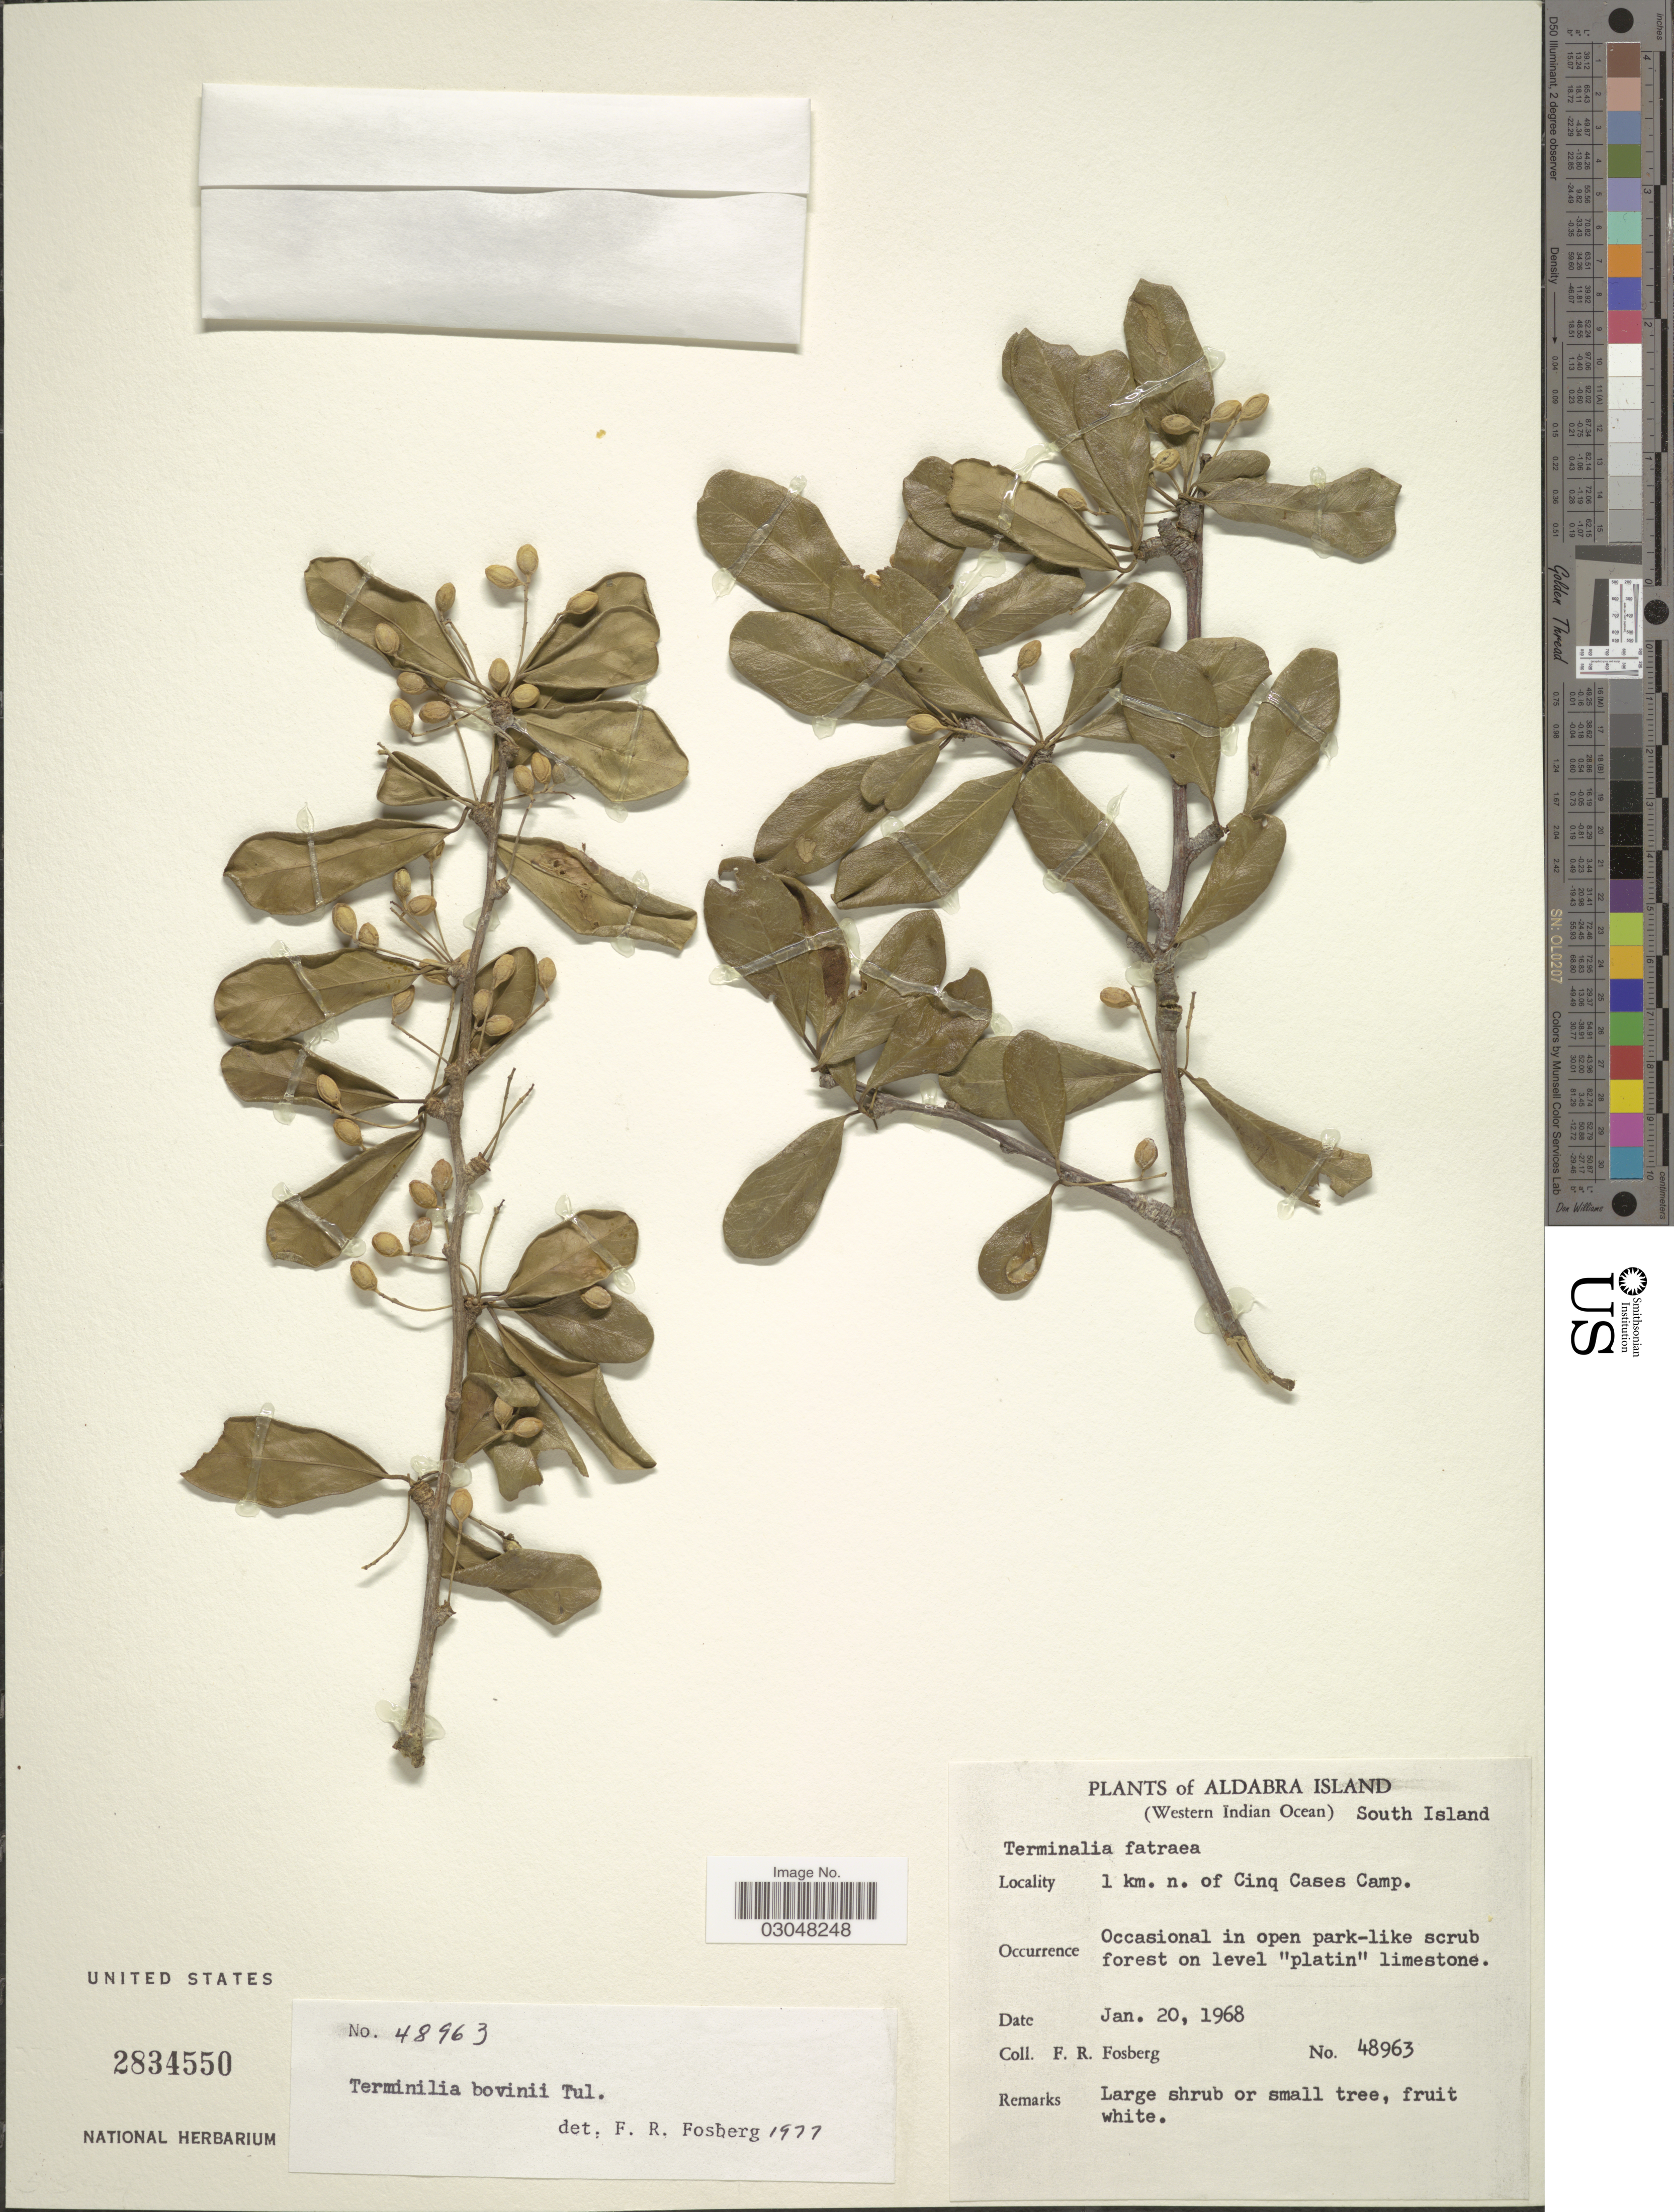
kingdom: Plantae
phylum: Tracheophyta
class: Magnoliopsida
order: Myrtales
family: Combretaceae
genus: Terminalia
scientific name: Terminalia boivinii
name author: Tul.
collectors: F. R. Fosberg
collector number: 48963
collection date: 1968-01-20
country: Seychelles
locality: Aldabra Island (Western Indian Ocean) South Island. 1 km. n. of Cinq Cases Camp.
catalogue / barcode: US 2834550